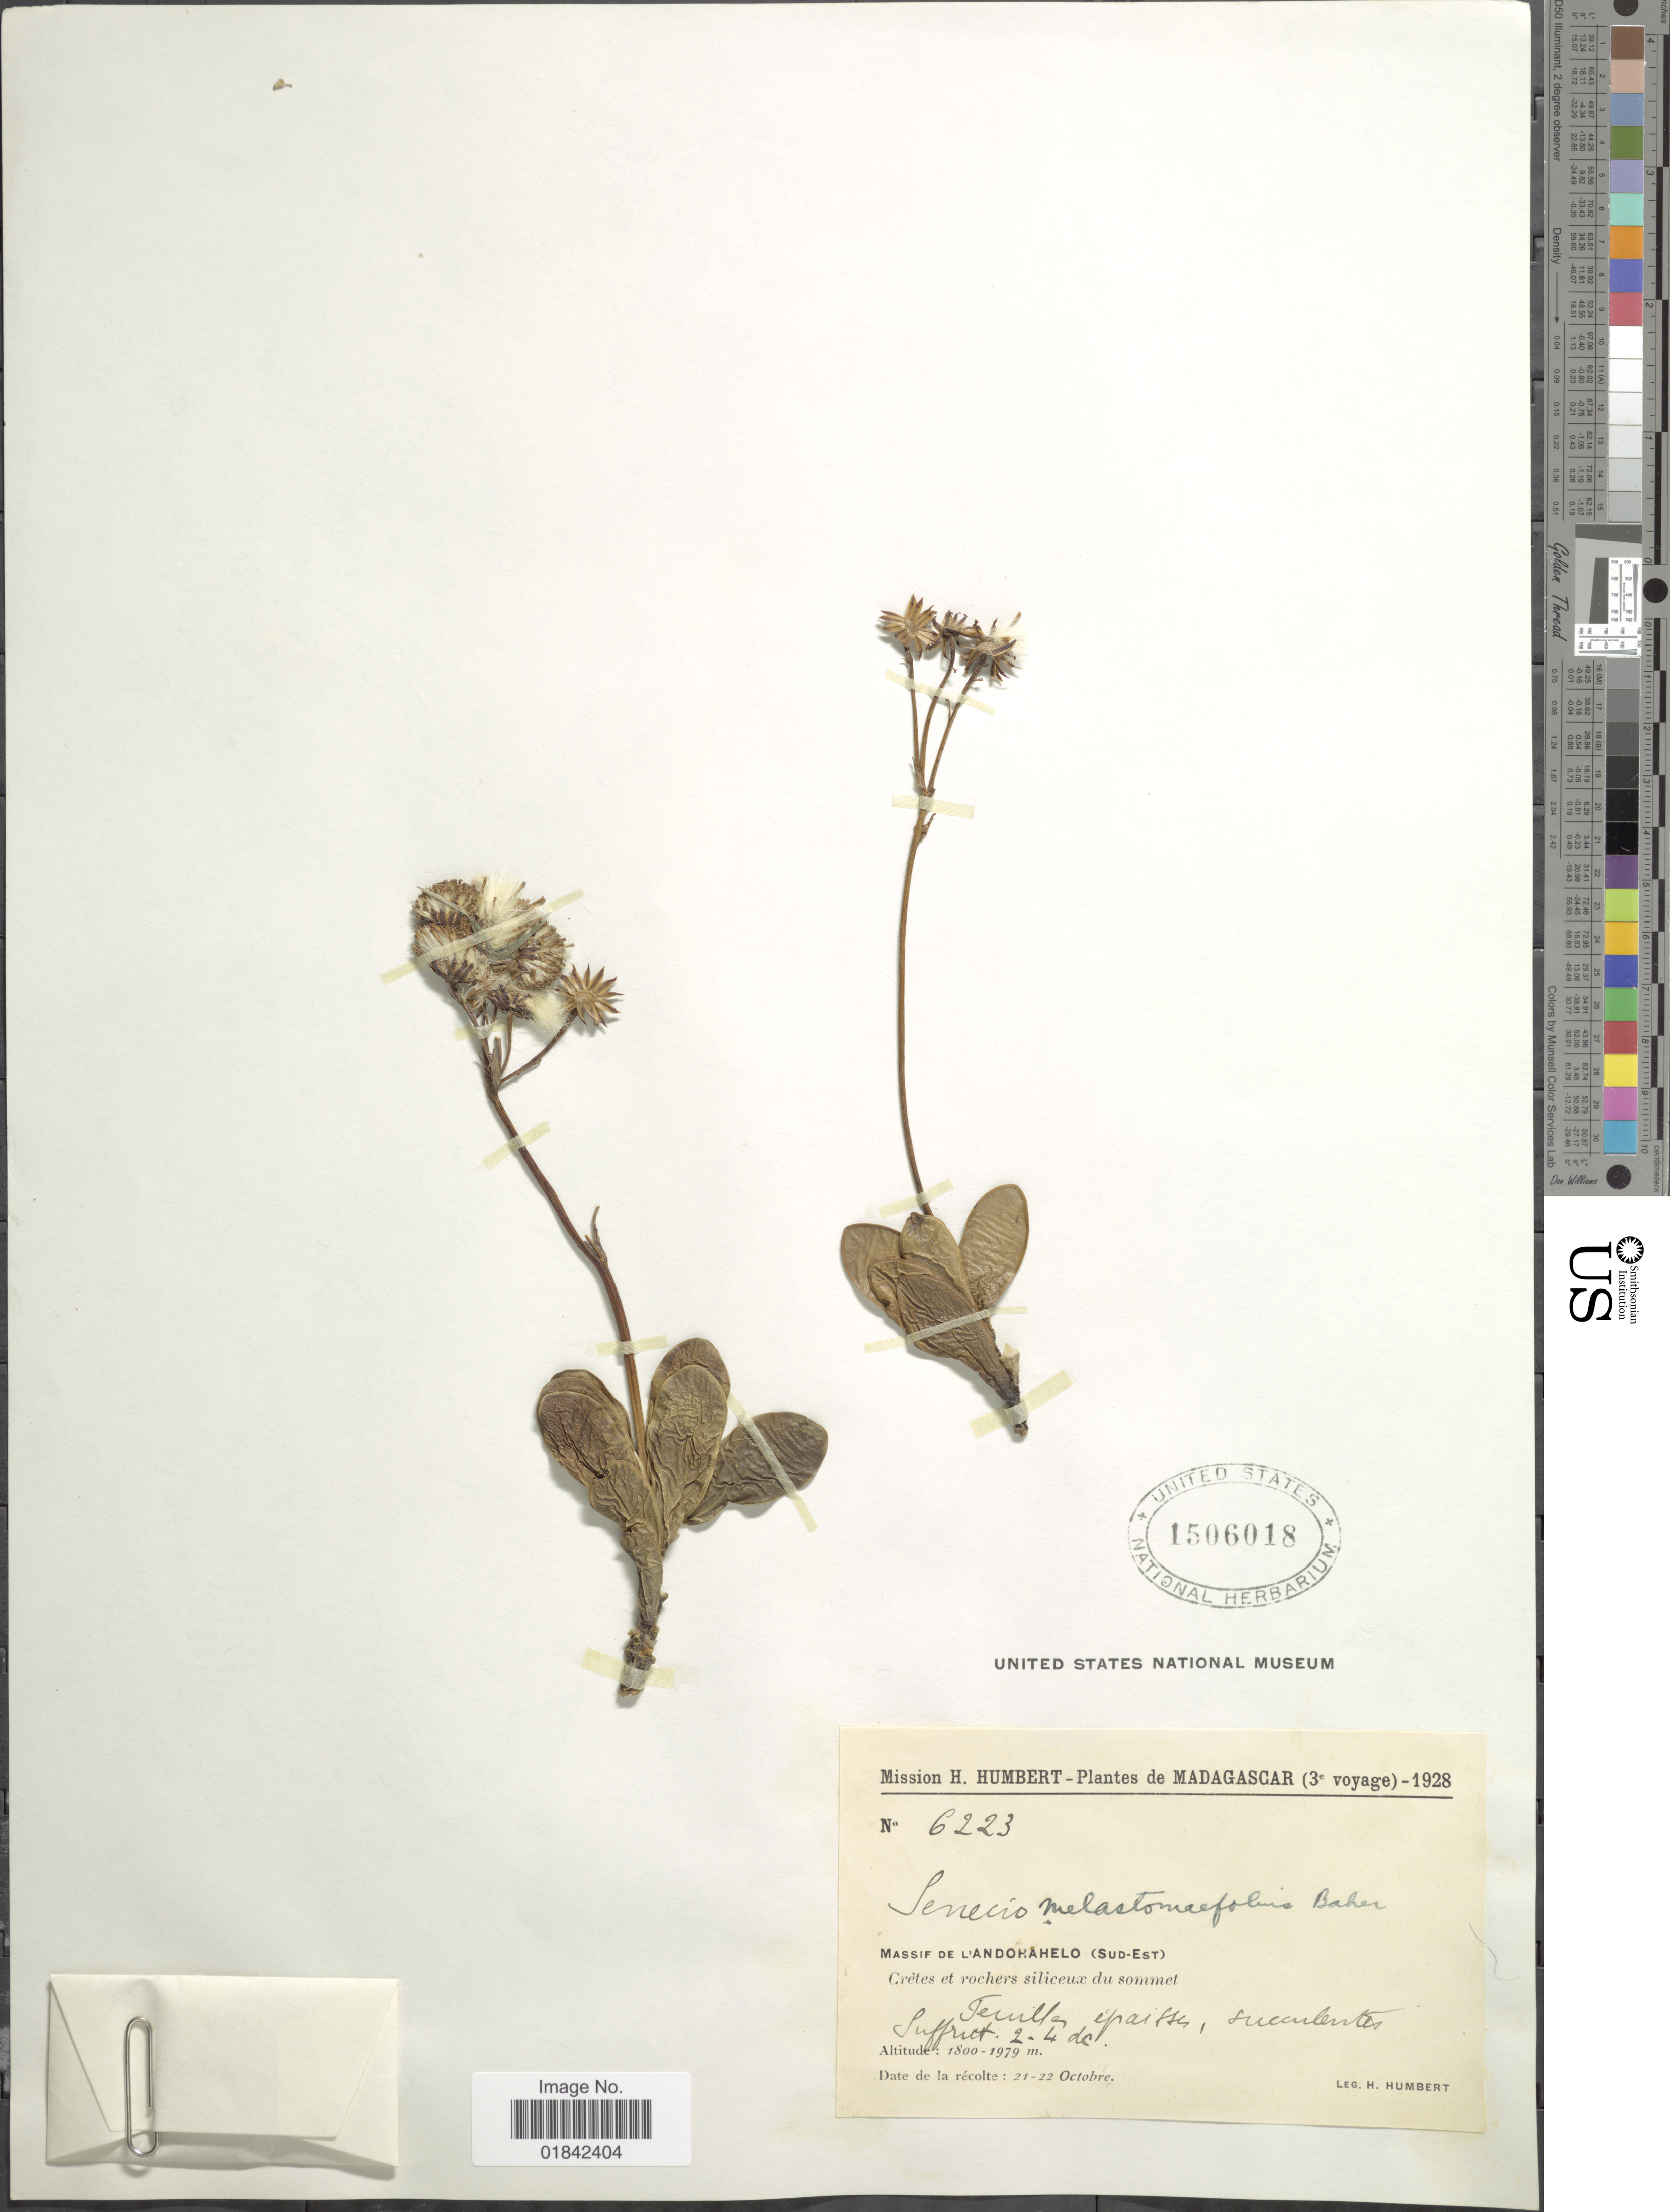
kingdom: Plantae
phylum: Tracheophyta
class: Magnoliopsida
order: Asterales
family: Asteraceae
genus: Senecio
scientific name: Senecio melastomifolius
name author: Baker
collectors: H. Humbert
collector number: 6223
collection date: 1928-10-21/1928-10-22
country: Madagascar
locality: Massif de L'Andohahelo (Sud-Est), Cretes et rochers siliceux du sommet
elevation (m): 1800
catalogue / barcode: US 1506018